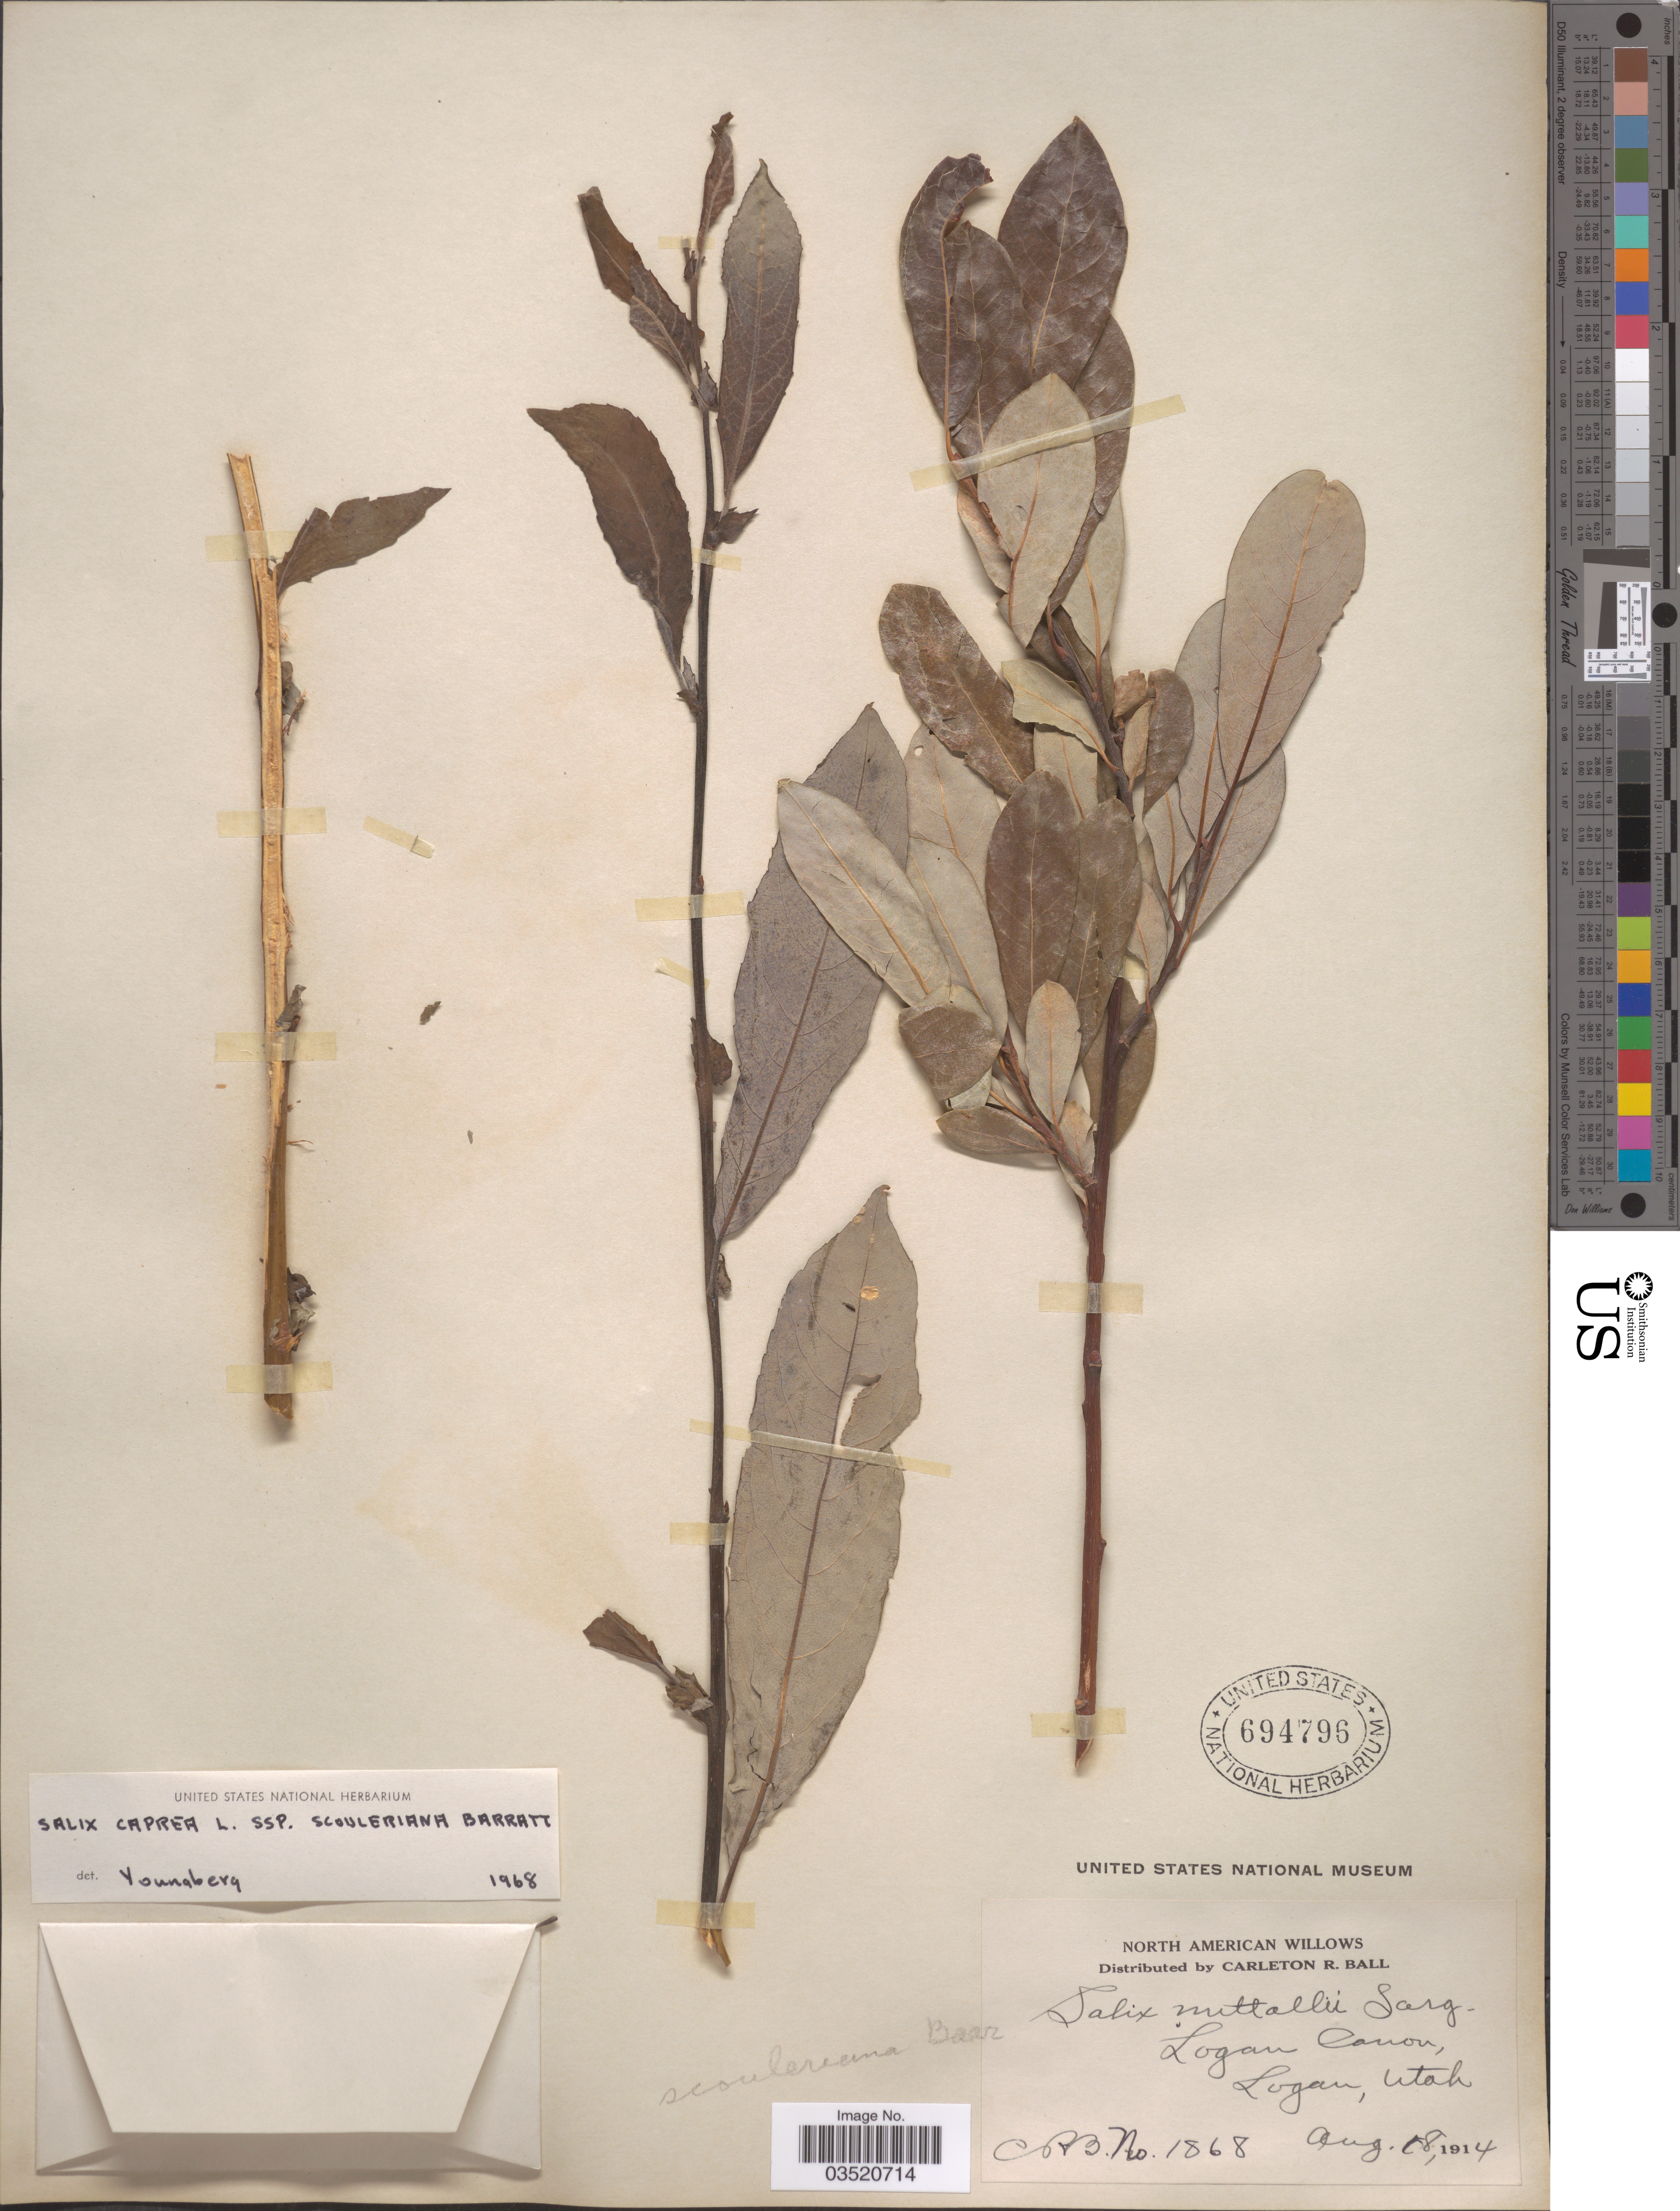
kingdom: Plantae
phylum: Tracheophyta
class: Magnoliopsida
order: Malpighiales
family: Salicaceae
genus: Salix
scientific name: Salix scouleriana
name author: Barratt ex Hook.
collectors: C. R. Ball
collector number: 1868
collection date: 1914-08-18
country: United States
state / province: Utah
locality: Logan Canon, Logan.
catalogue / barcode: US 694796